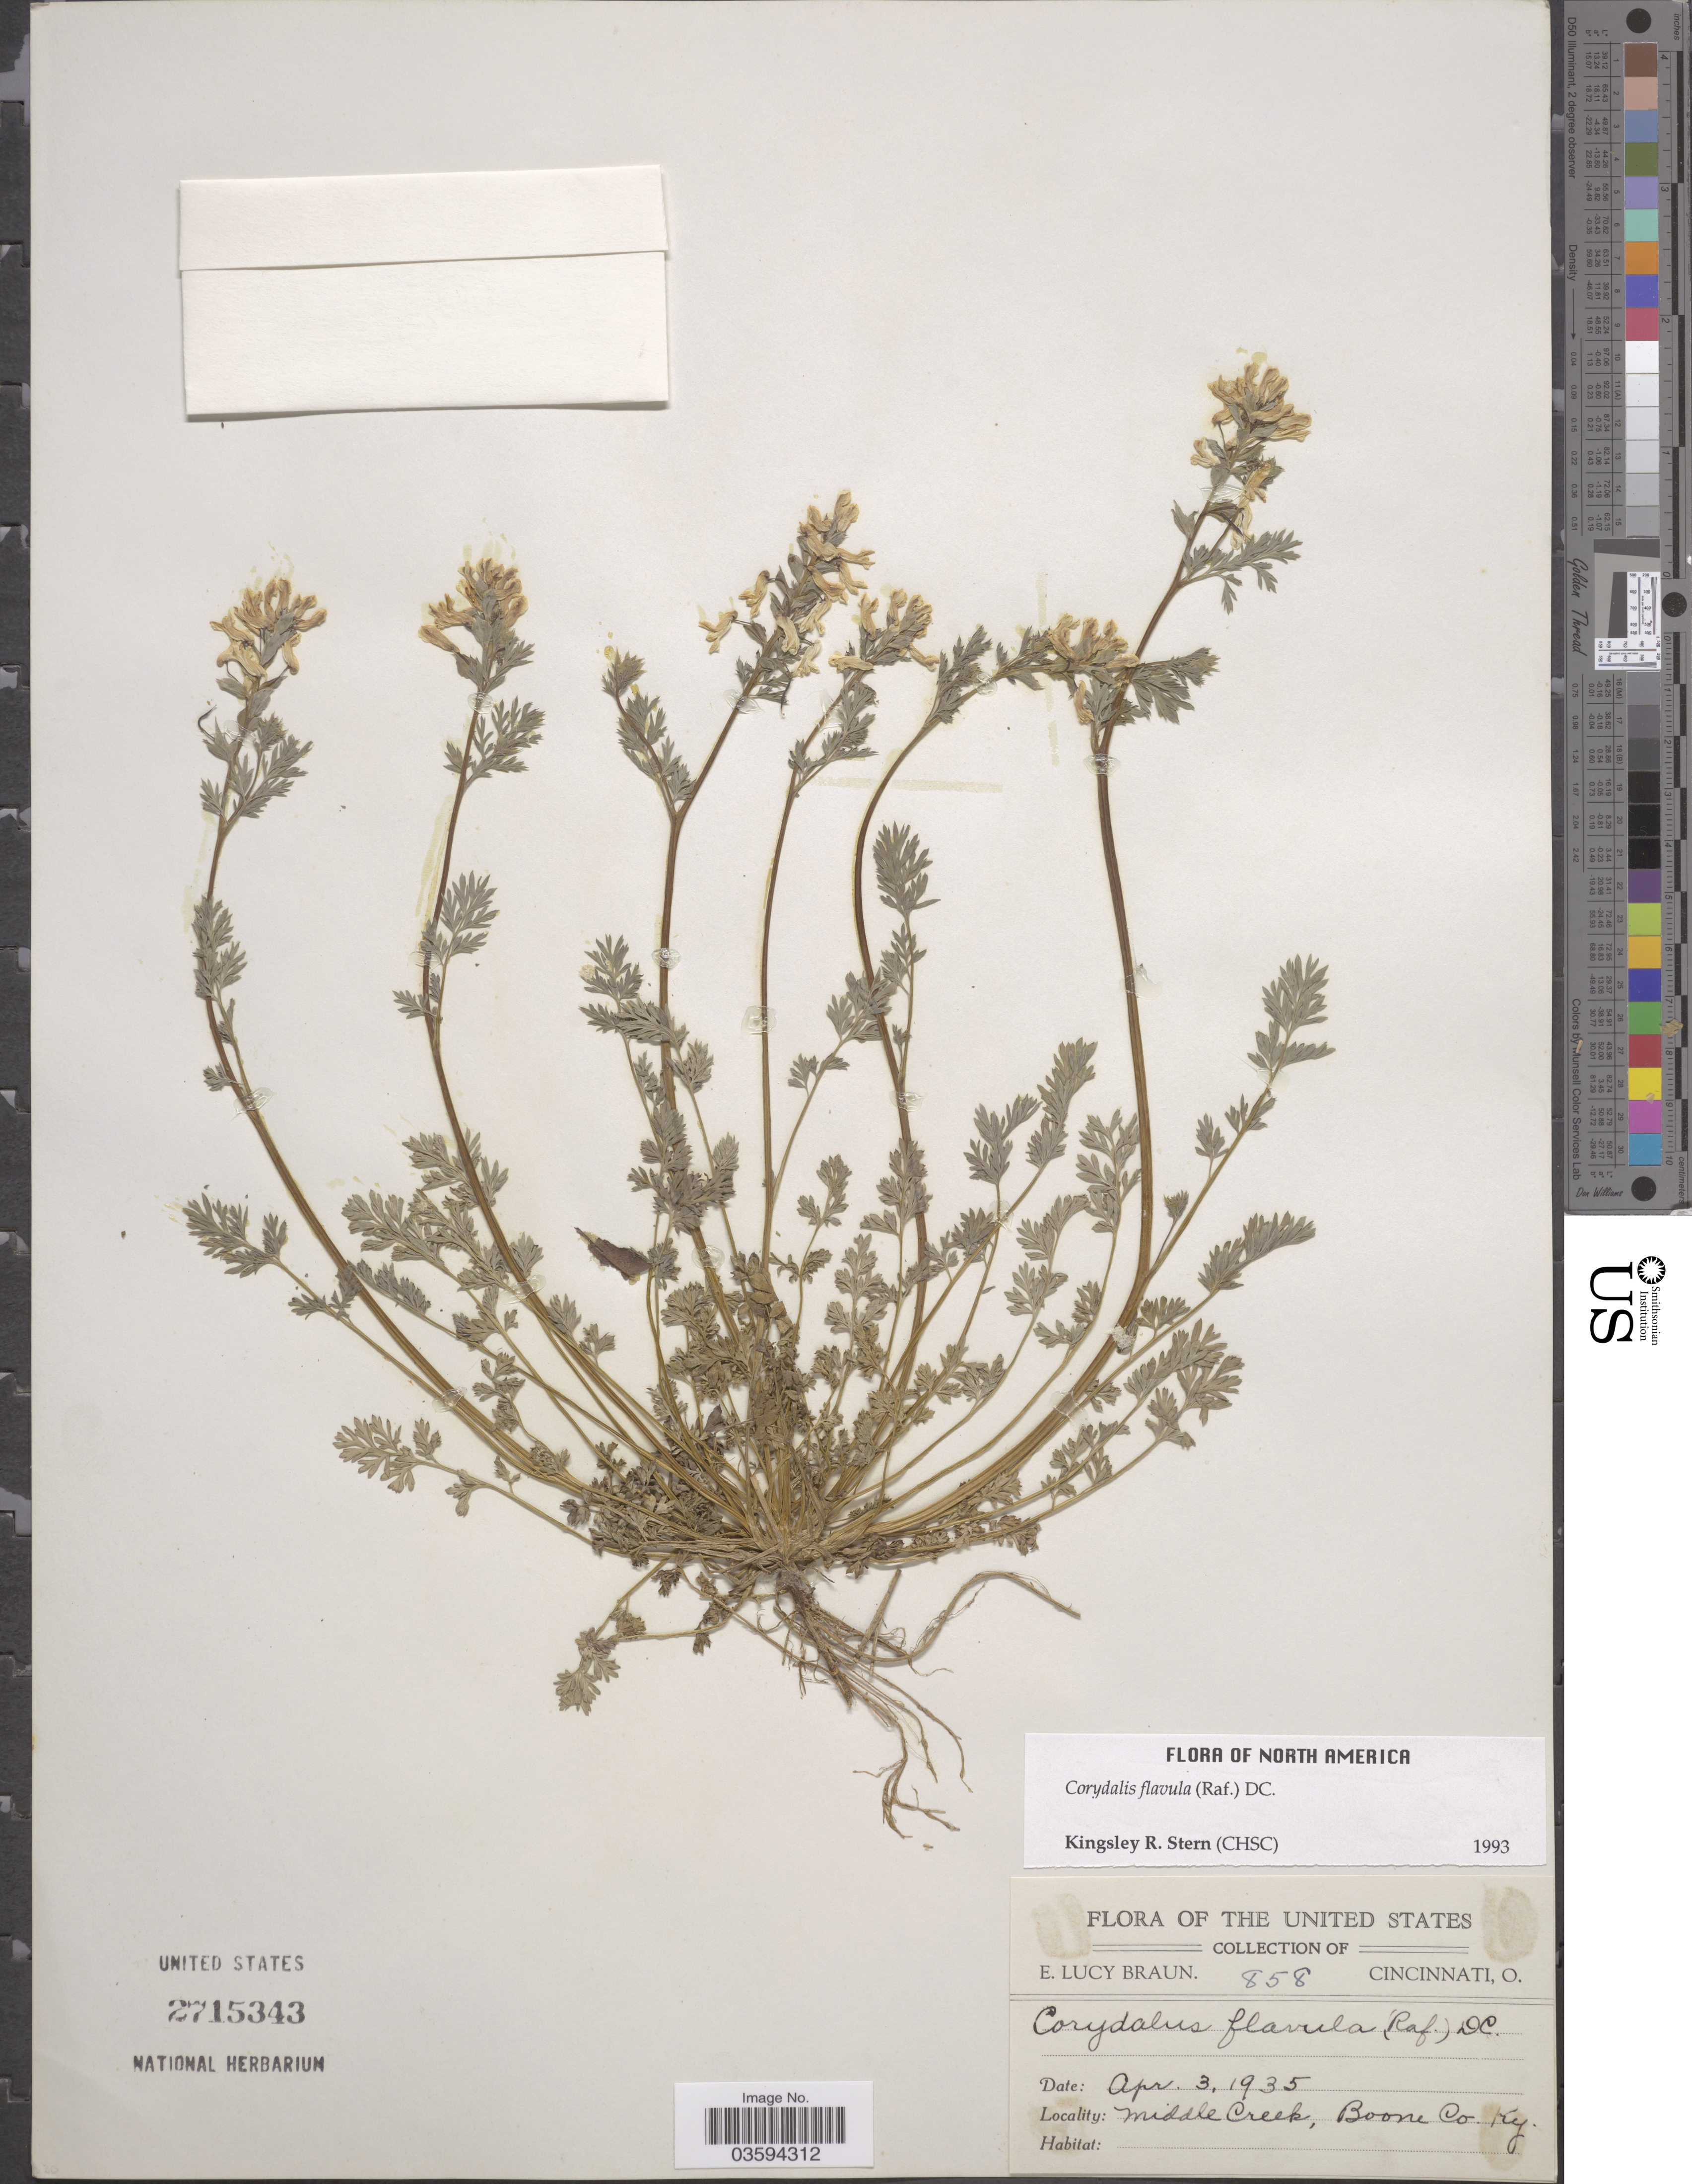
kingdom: Plantae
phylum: Tracheophyta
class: Magnoliopsida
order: Ranunculales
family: Papaveraceae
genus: Corydalis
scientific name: Corydalis flavula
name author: (Raf.) DC.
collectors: E. L. Braun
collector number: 858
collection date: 1935-04-03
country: United States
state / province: Kentucky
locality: Middle Creek, Boone Co.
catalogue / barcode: US 2715343